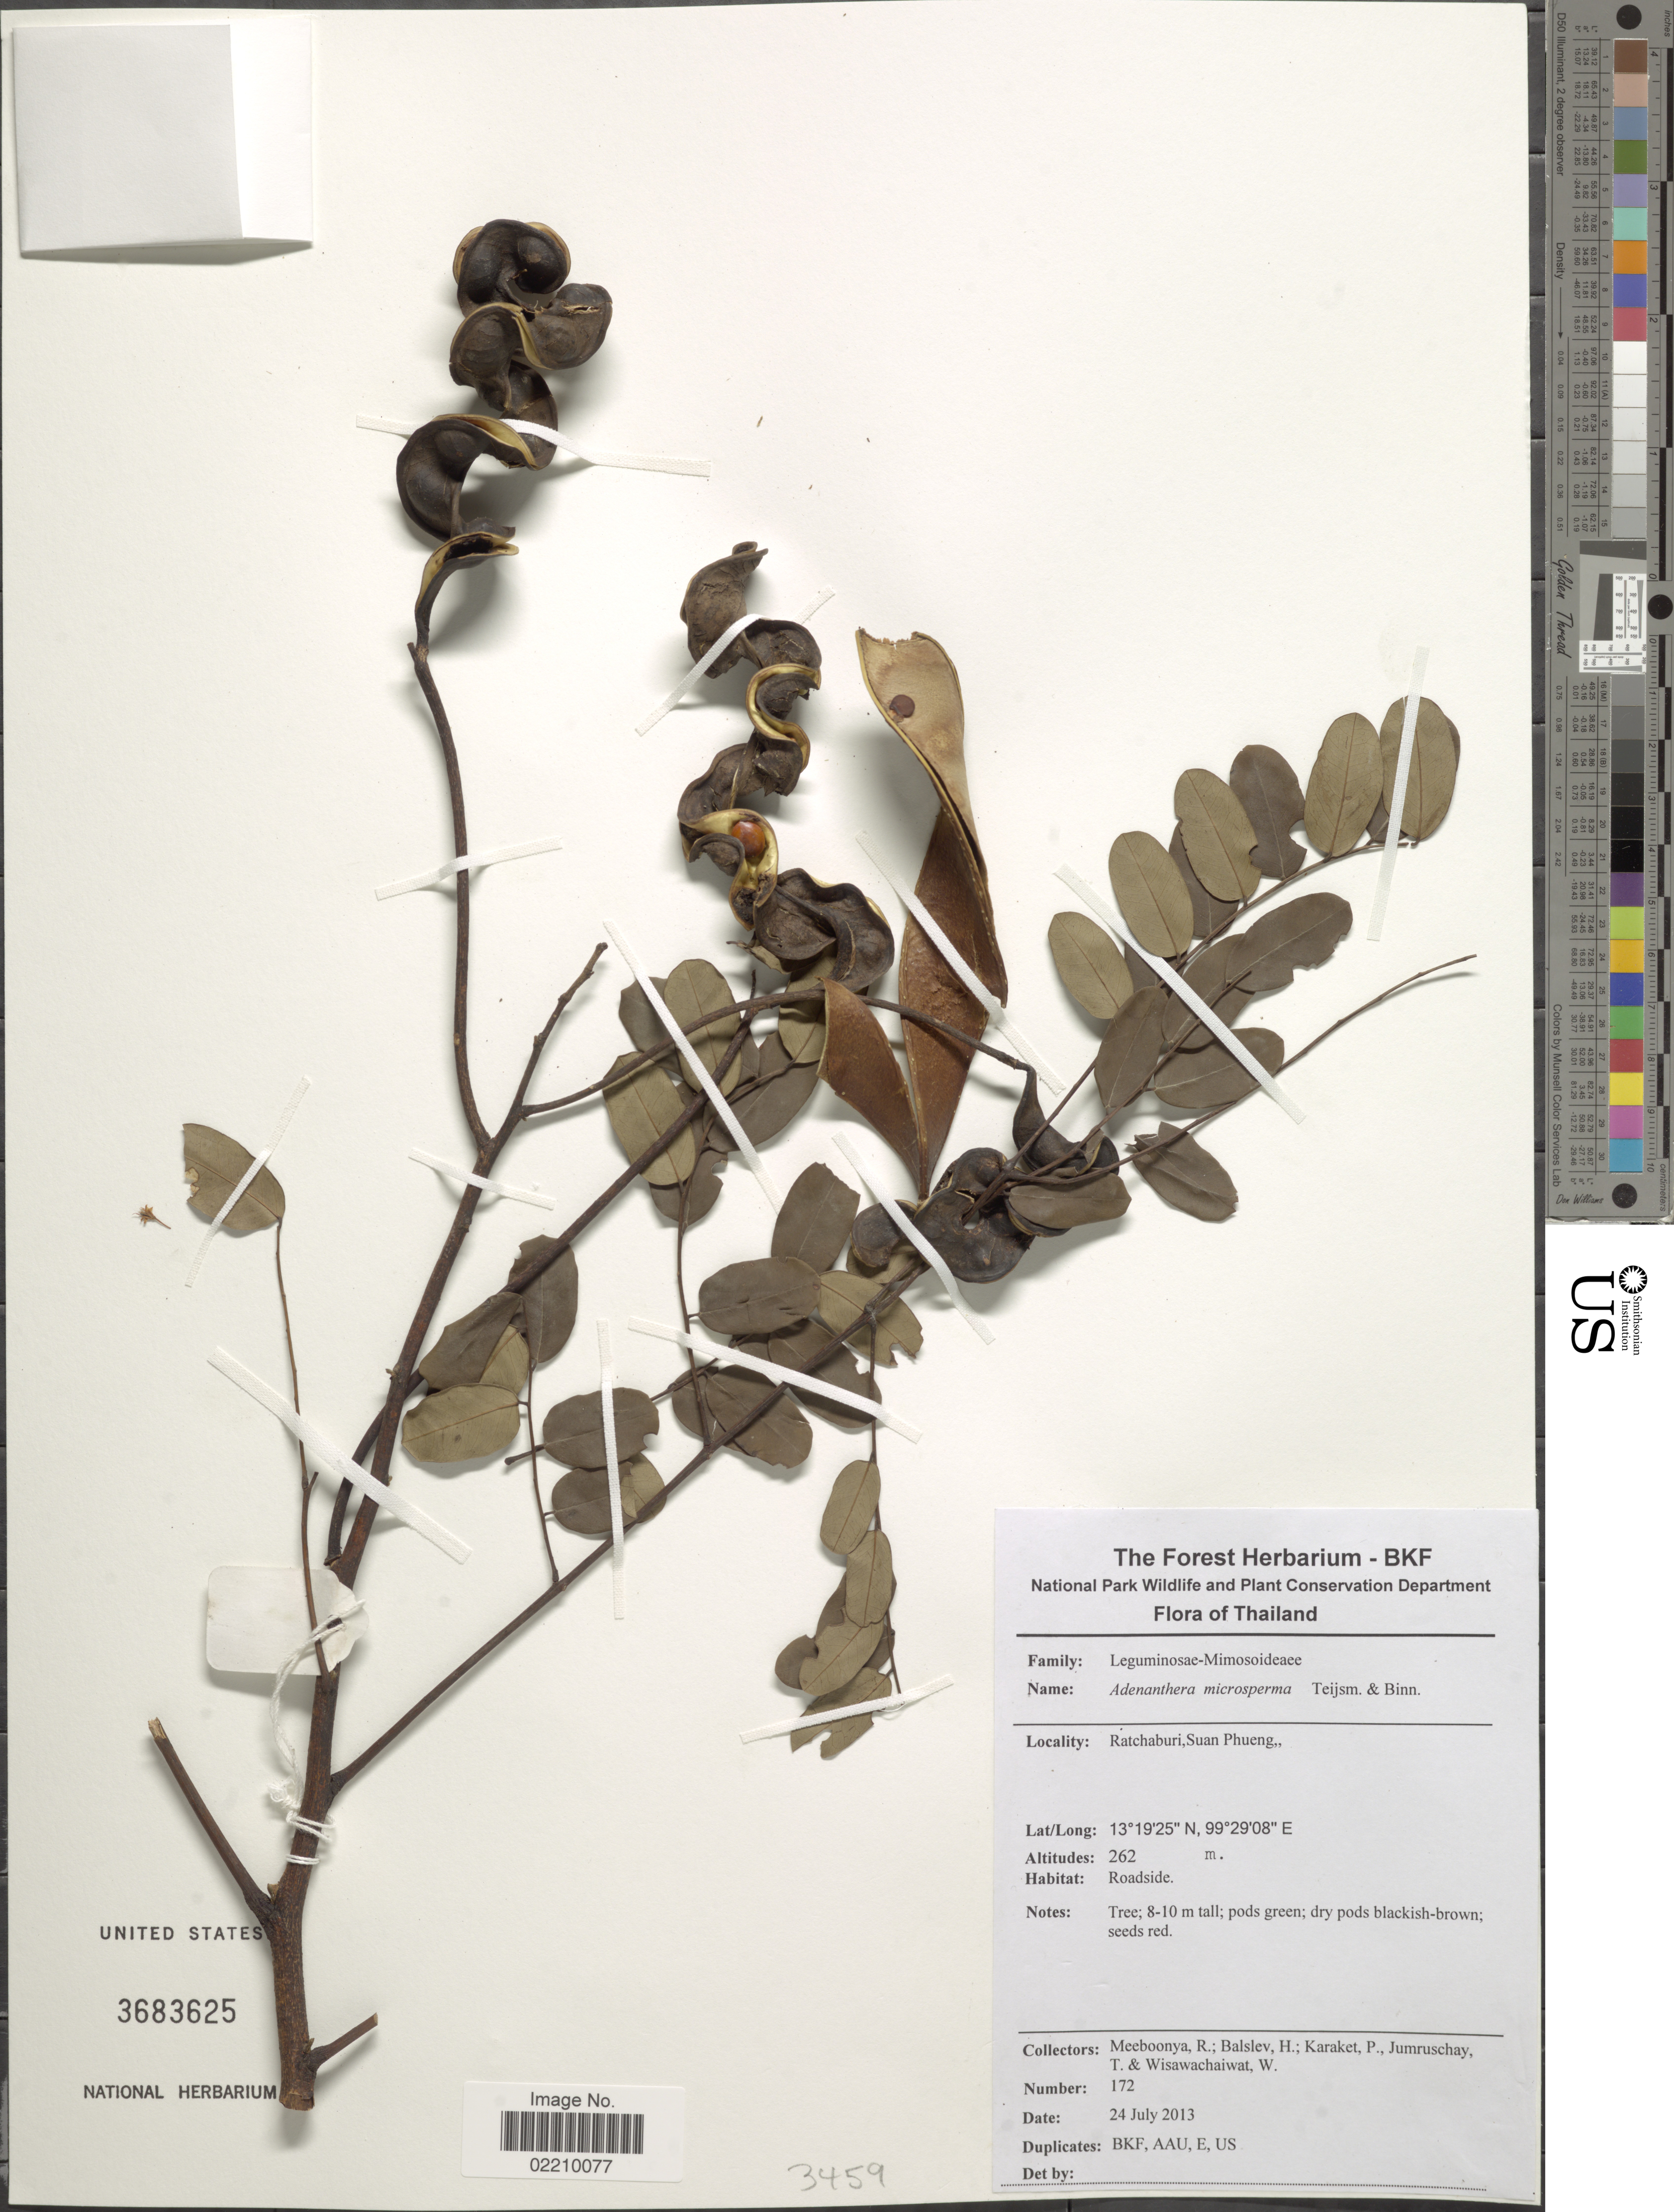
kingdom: Plantae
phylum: Tracheophyta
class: Magnoliopsida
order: Fabales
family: Fabaceae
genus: Adenanthera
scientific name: Adenanthera microsperma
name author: Teysm. & Binn.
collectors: R. Meeboonya, H. Balslev, P. Karaket, T. Jumruschay & W. Wisawachaiwat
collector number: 172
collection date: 2013-07-24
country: Thailand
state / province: Ratchaburi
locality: Ratchaburi, Suan Phueng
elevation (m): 262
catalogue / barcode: US 3683625